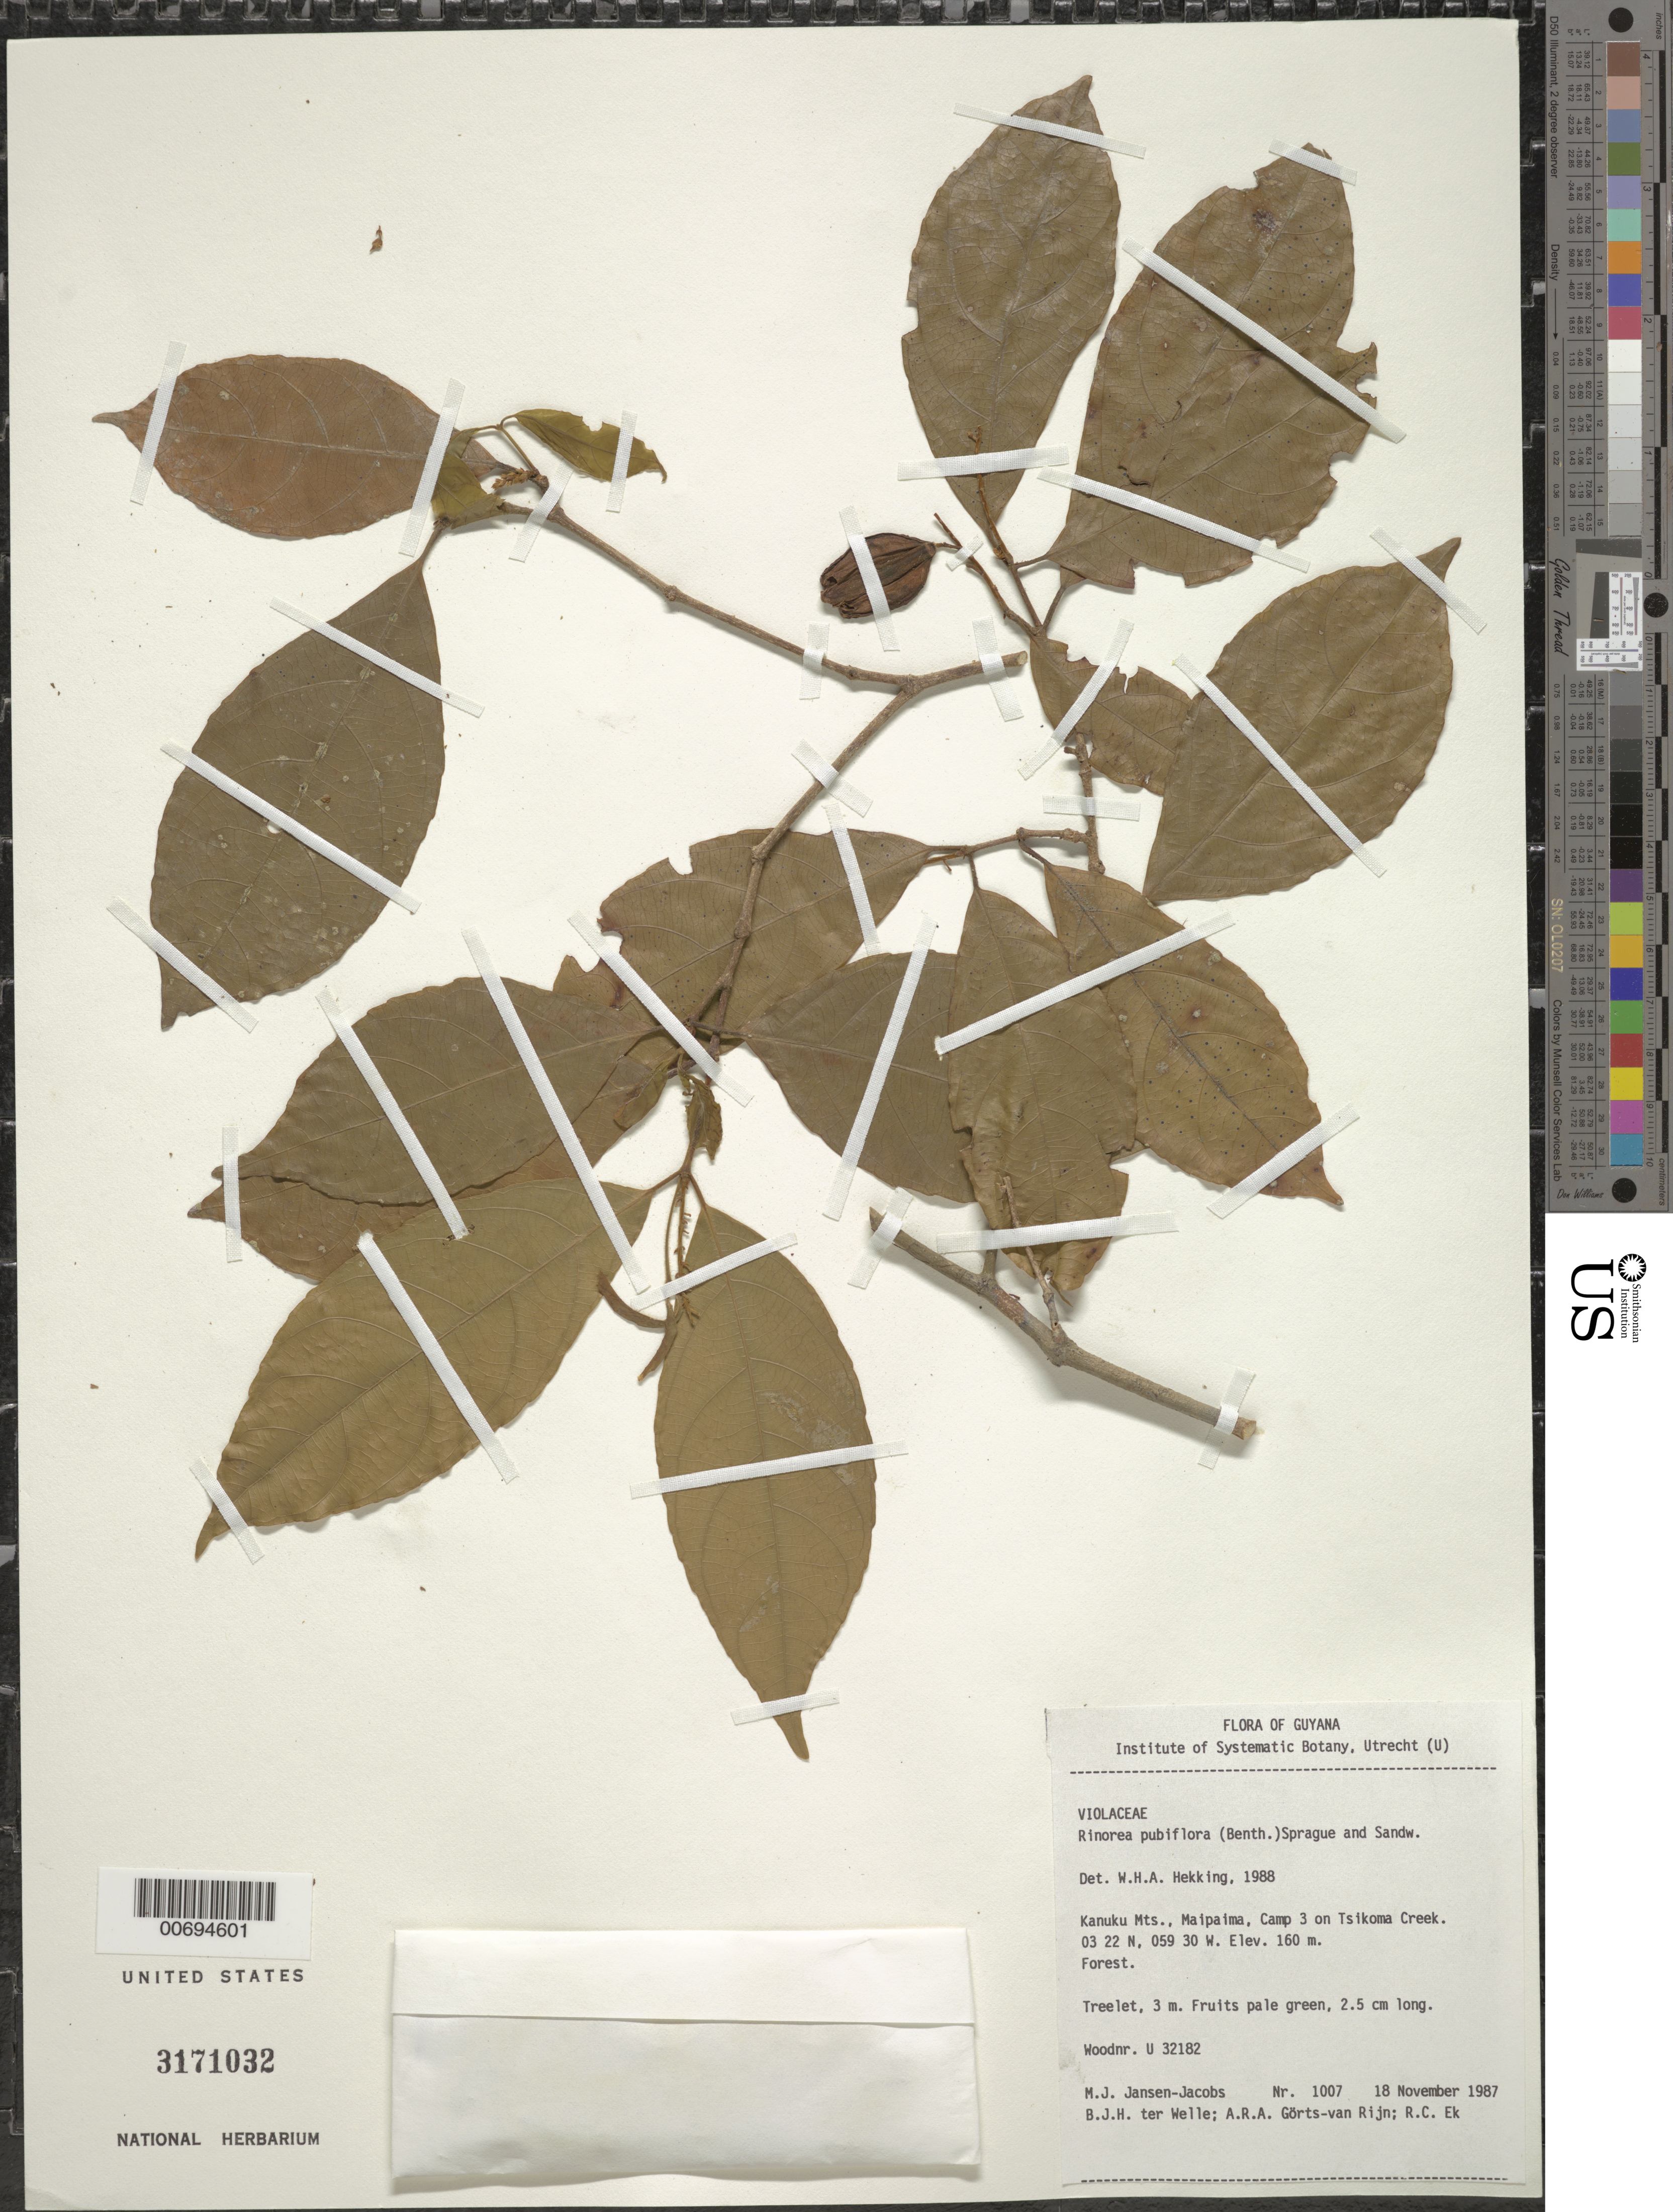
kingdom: Plantae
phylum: Tracheophyta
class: Magnoliopsida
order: Malpighiales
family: Violaceae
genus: Rinorea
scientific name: Rinorea pubiflora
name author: (Benth.) Sprague & Sandwith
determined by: Hekking, W. H. A.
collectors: M. J. Jansen-Jacobs, B. Welle, A. .R. A. Görts-van Rijn & R. C. Ek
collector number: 1007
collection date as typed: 18-Nov-87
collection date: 1987-11-18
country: Guyana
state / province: U. Takutu-U. Essequibo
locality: Kanuku Mts., Maipaima, Camp 3 on Tsikoma Creek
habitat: Forest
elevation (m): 160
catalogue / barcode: US 3171032